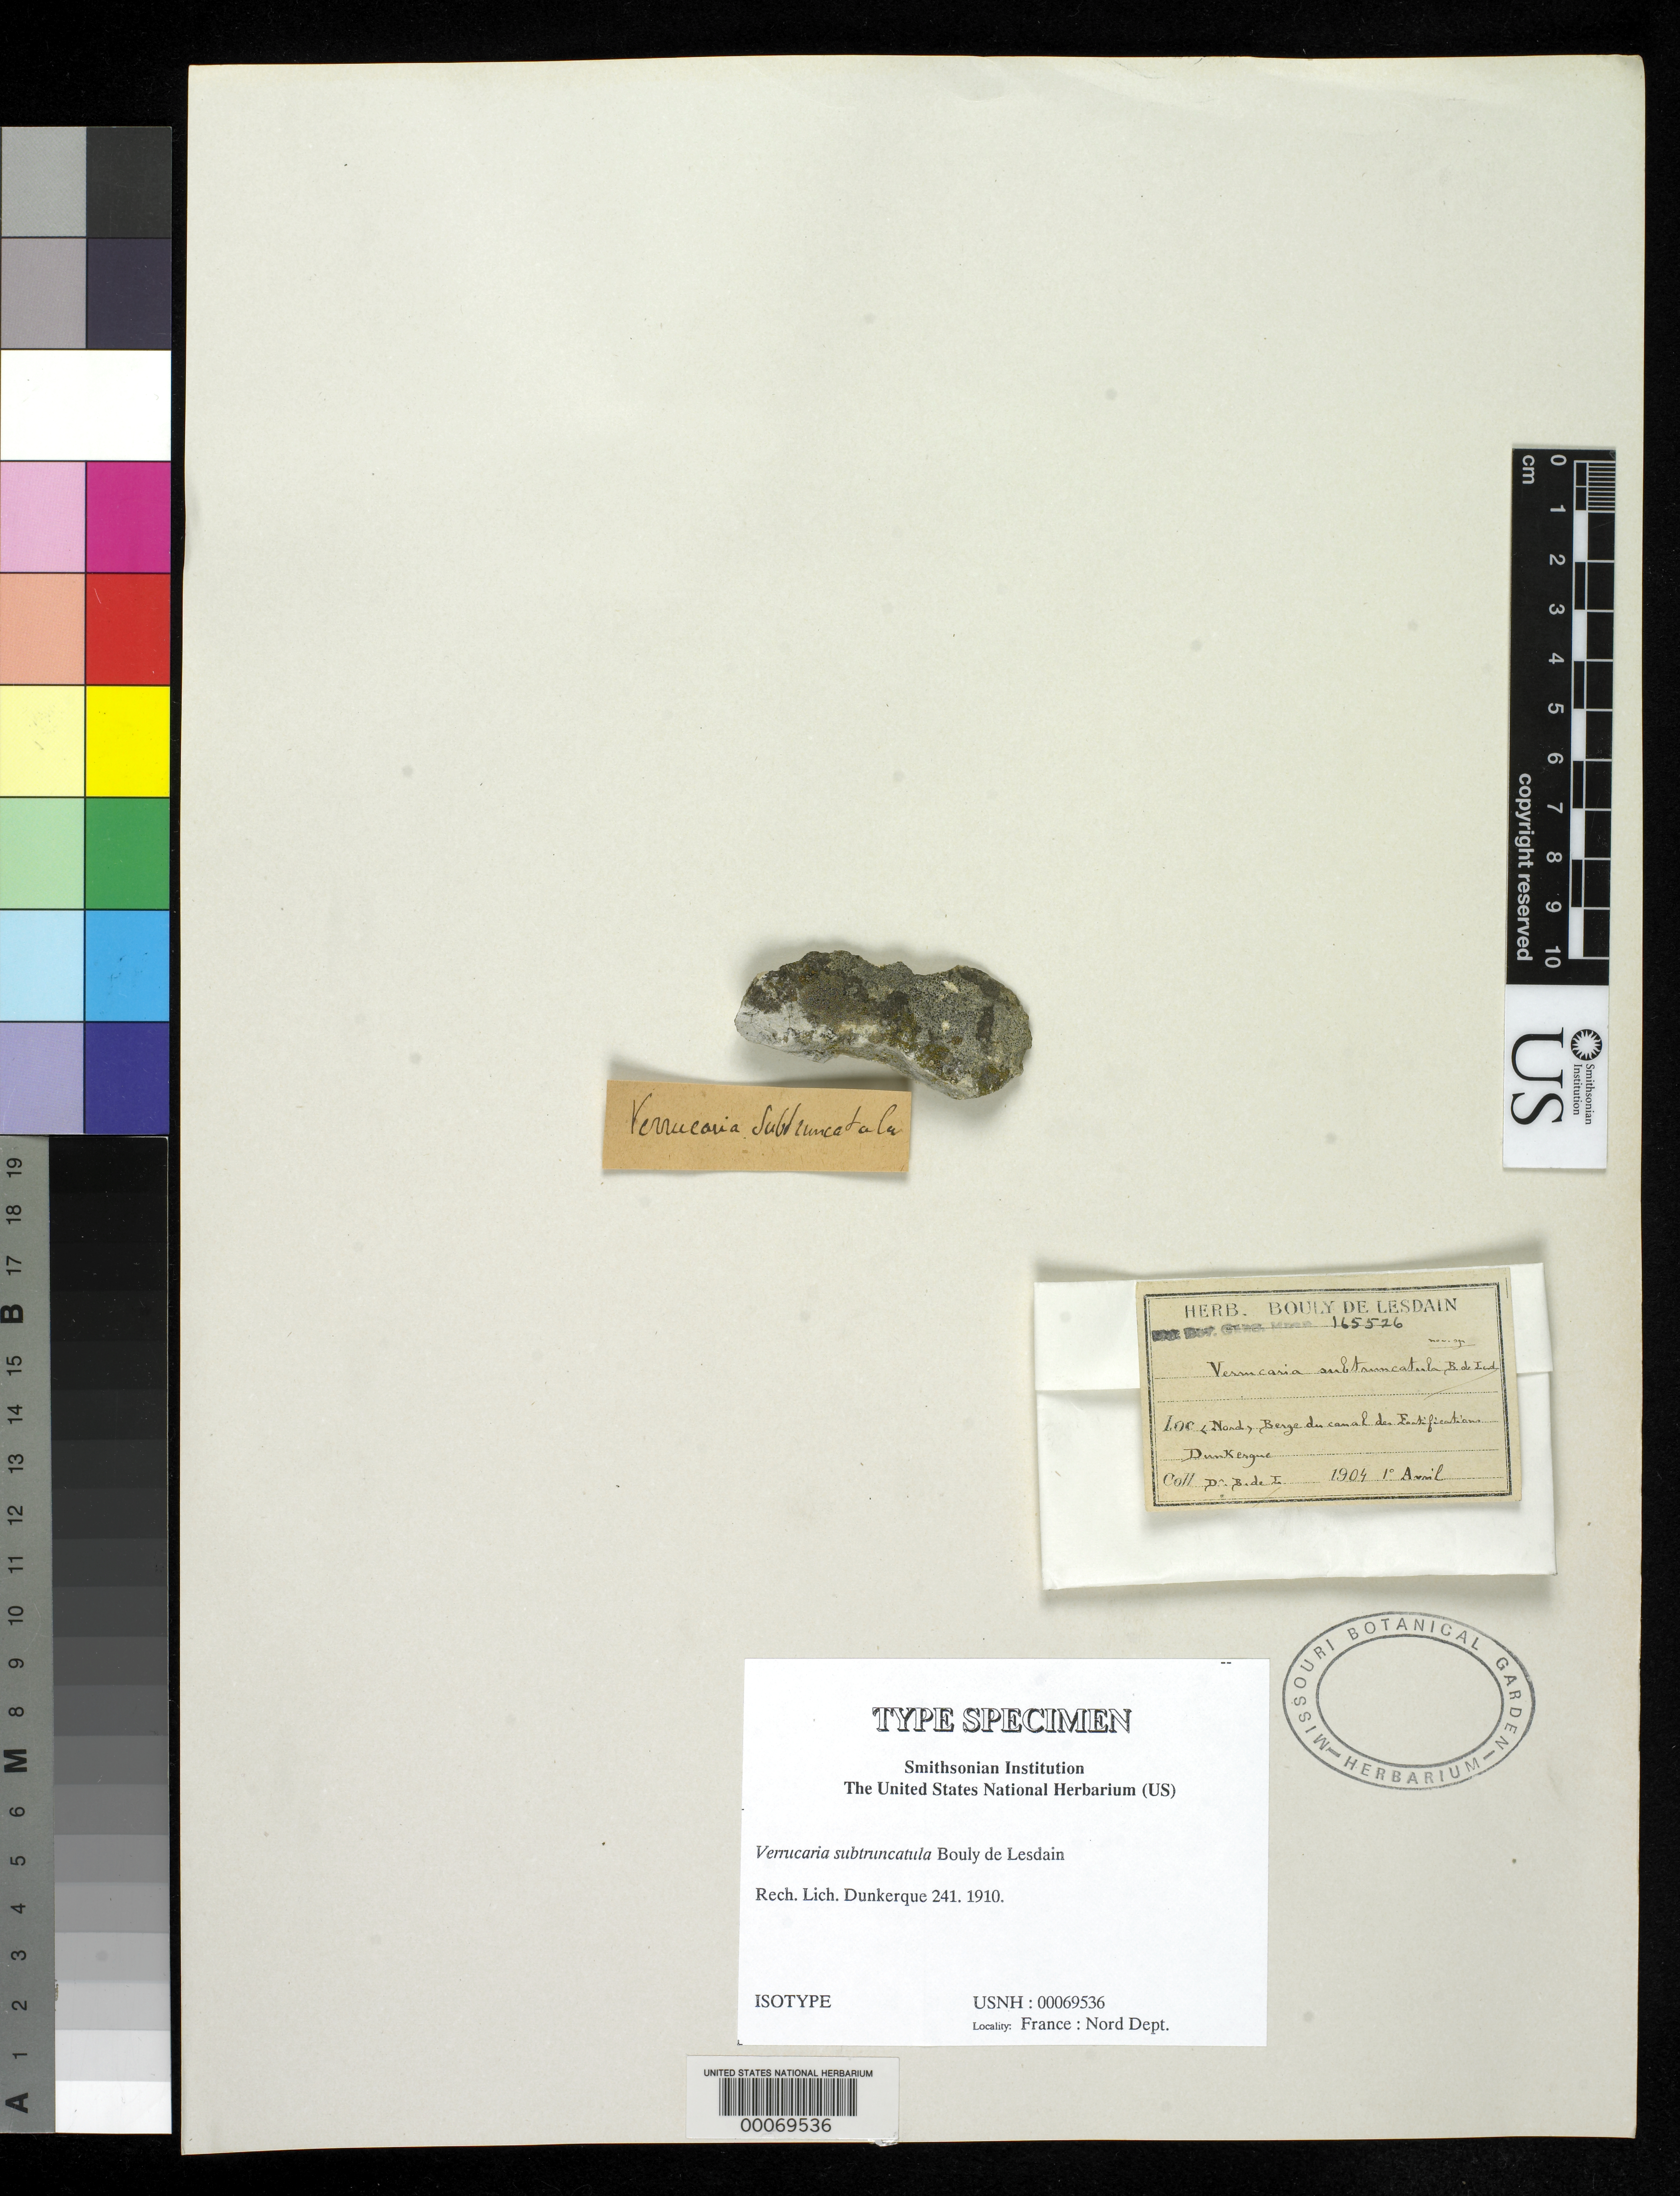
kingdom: Fungi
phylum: Ascomycota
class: Eurotiomycetes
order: Verrucariales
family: Verrucariaceae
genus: Verrucaria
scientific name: Verrucaria subtruncatula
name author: B. de Lesd.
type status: Isotype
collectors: M. Bouly de Lesdain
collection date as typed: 01 Apr 1904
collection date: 1904-04-01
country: France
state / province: Hauts-de-France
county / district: Nord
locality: Nord berg du canal de East Africatans, Dunkerque. [N berg of the channel of East Africatans (?), Dunkirk.]